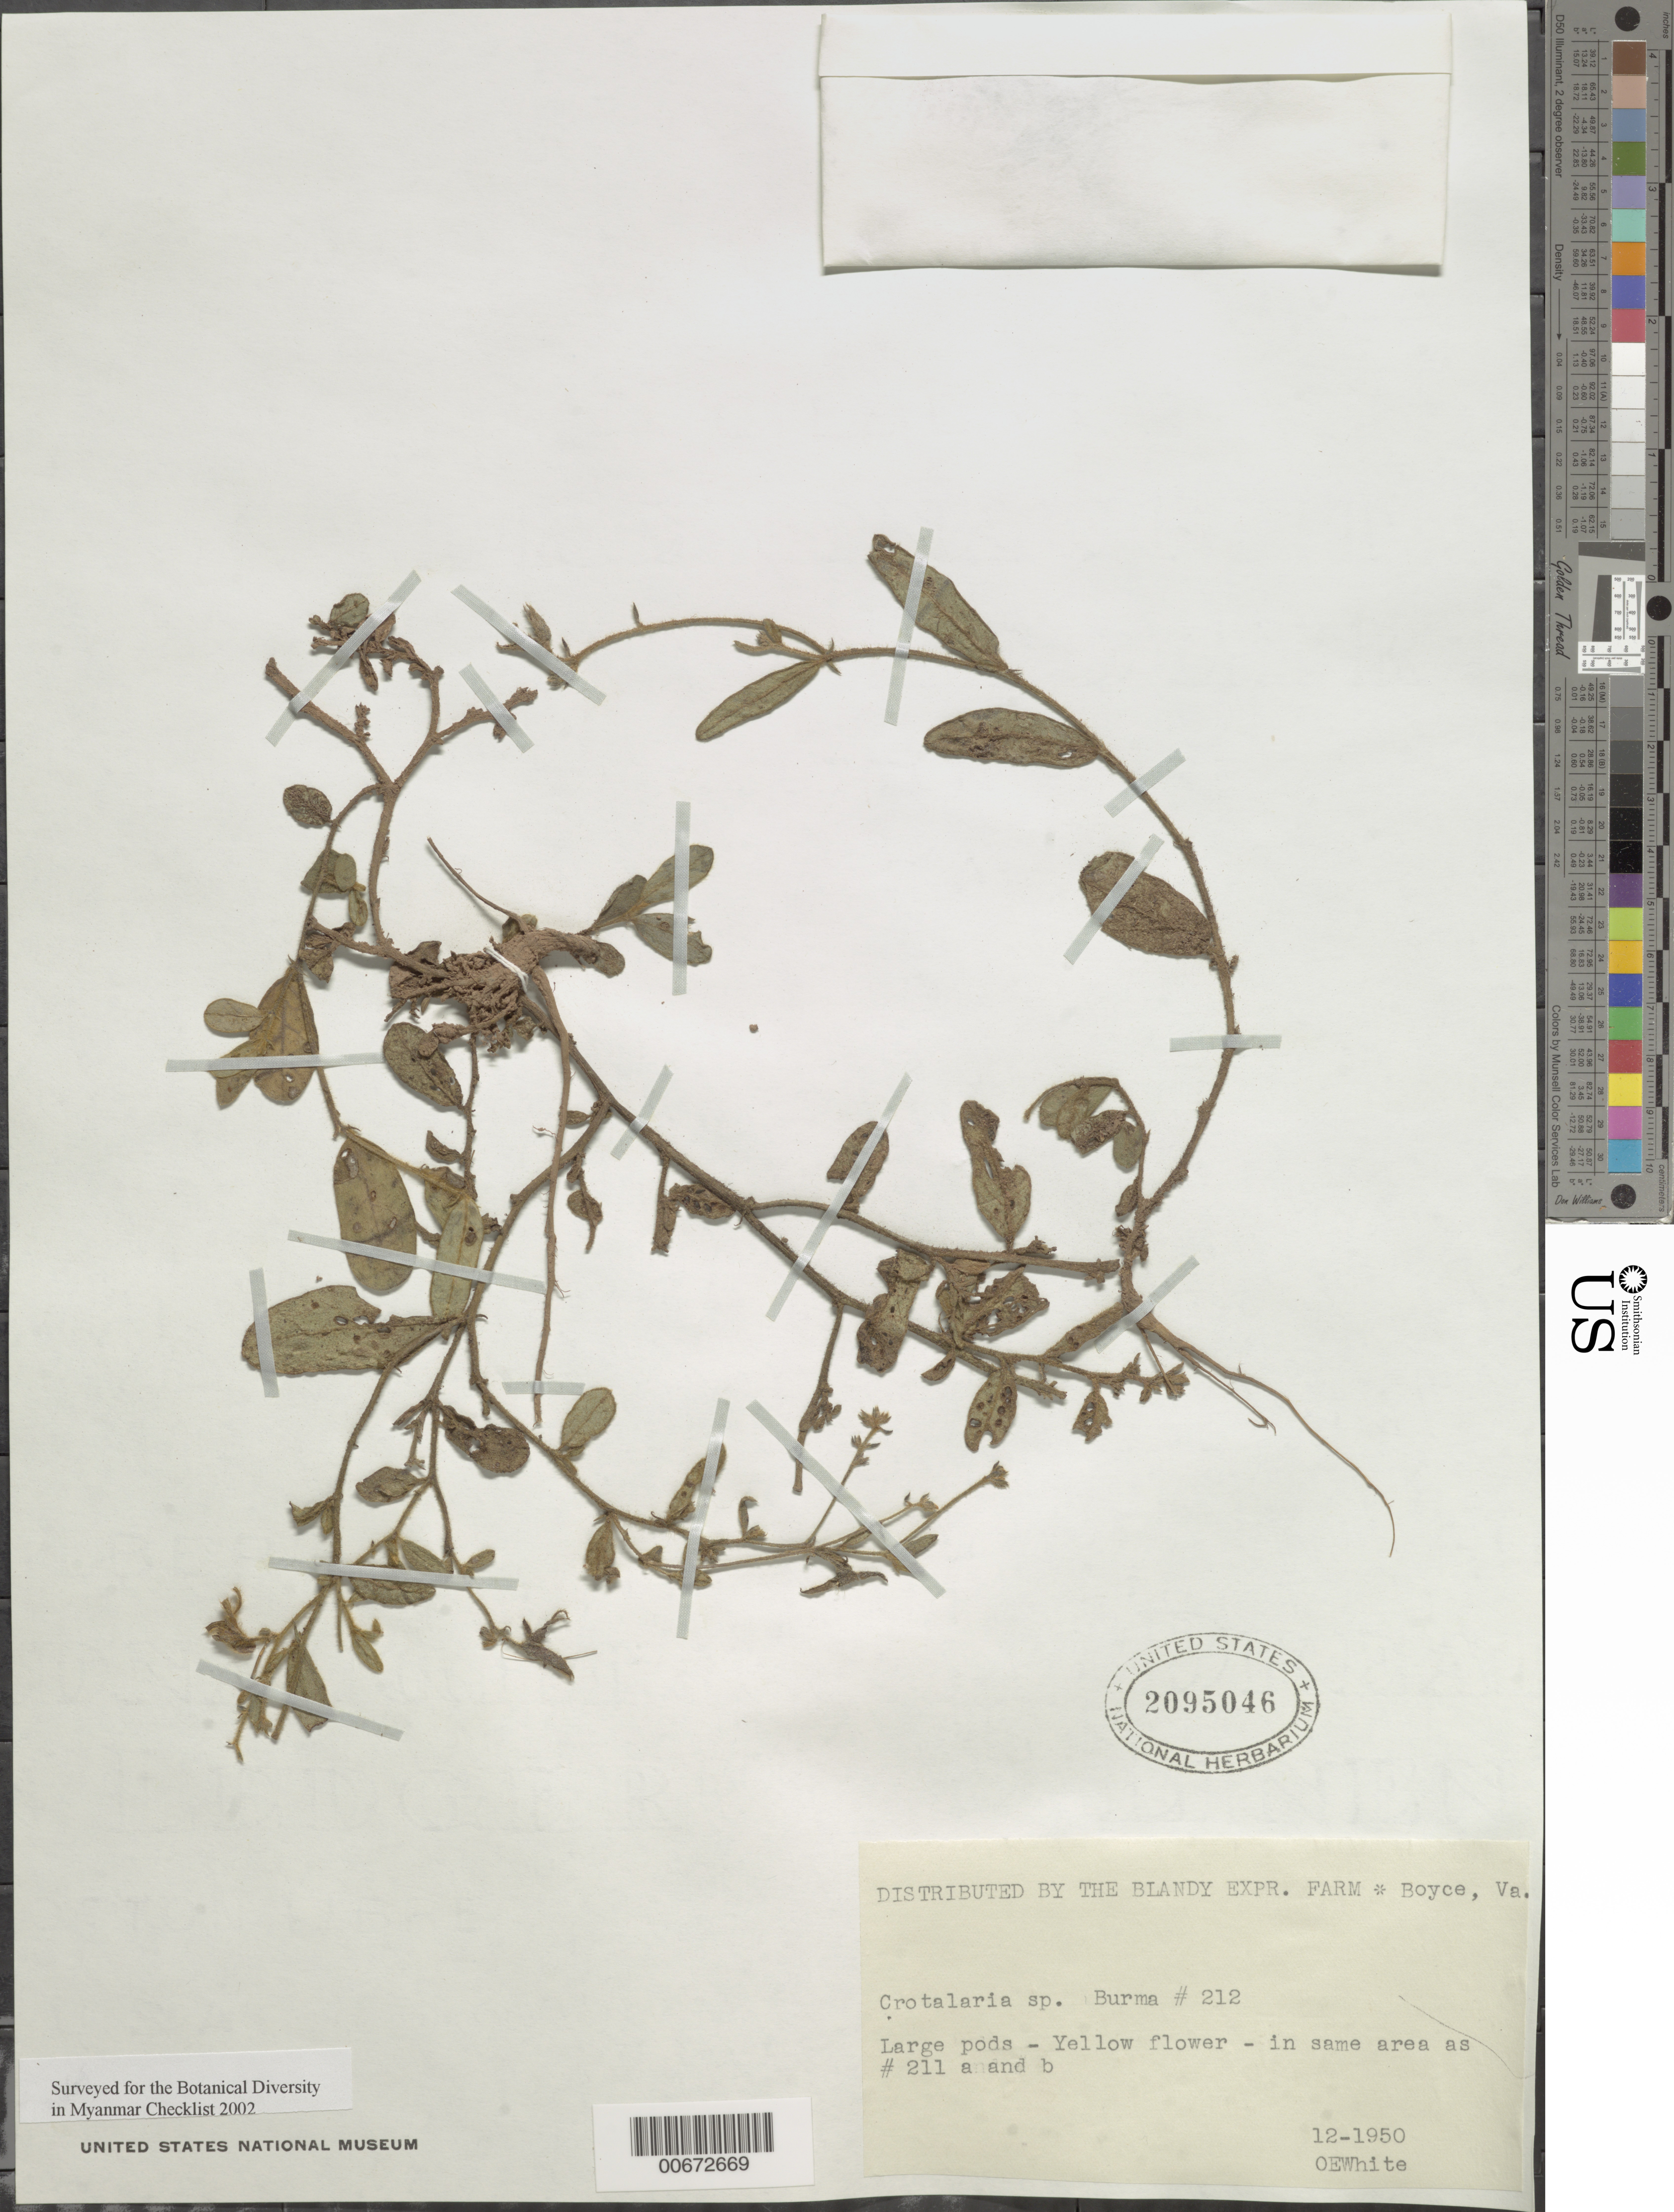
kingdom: Plantae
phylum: Tracheophyta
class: Magnoliopsida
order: Fabales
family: Fabaceae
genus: Crotalaria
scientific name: Crotalaria sp.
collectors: O. E. White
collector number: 212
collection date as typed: Dec 1950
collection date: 1950-12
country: Myanmar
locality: Seen in Maymyo, He-ho, Taunggyi, Kalaw.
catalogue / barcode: US 2095046